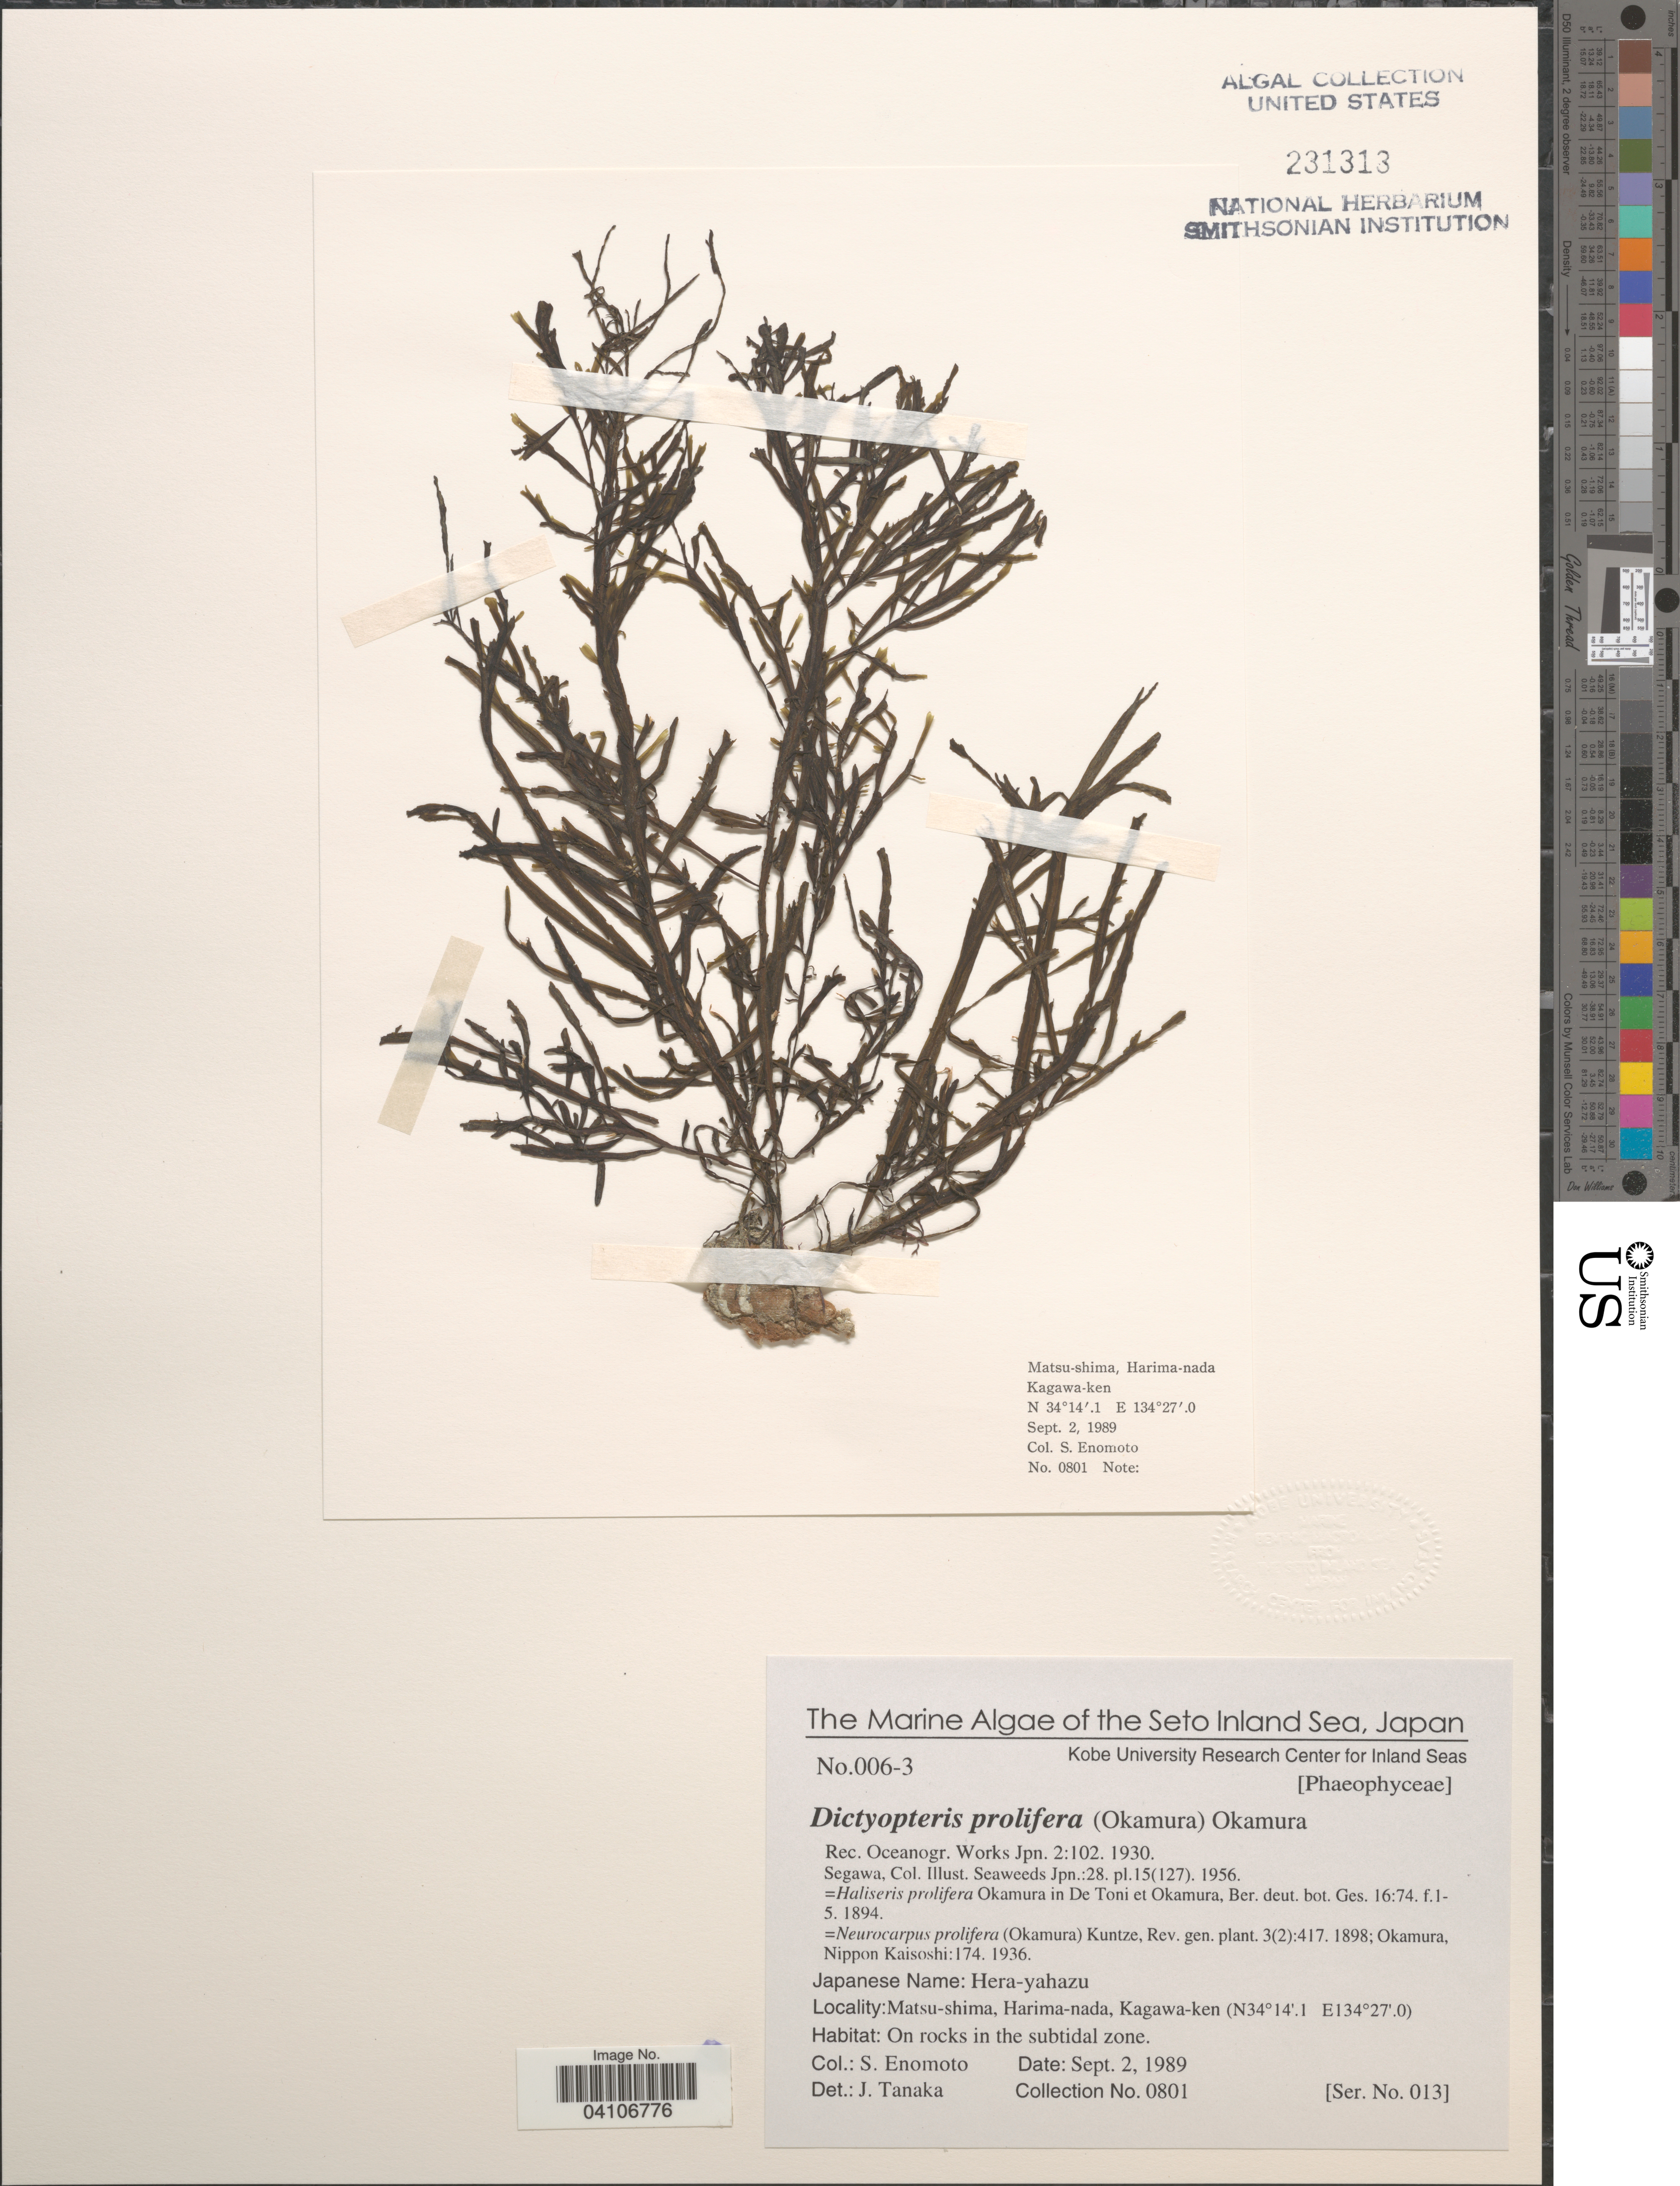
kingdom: Chromista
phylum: Ochrophyta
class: Phaeophyceae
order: Dictyotales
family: Dictyotaceae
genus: Dictyopteris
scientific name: Dictyopteris prolifera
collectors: S. Enomoto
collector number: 0801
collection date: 1989-09-02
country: Japan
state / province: Kagawa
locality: The Seto Inland Sea. Matsu-shima, Harima-nada, Kagawa-ken. On rocks in the subtidal zone.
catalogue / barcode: US 231313